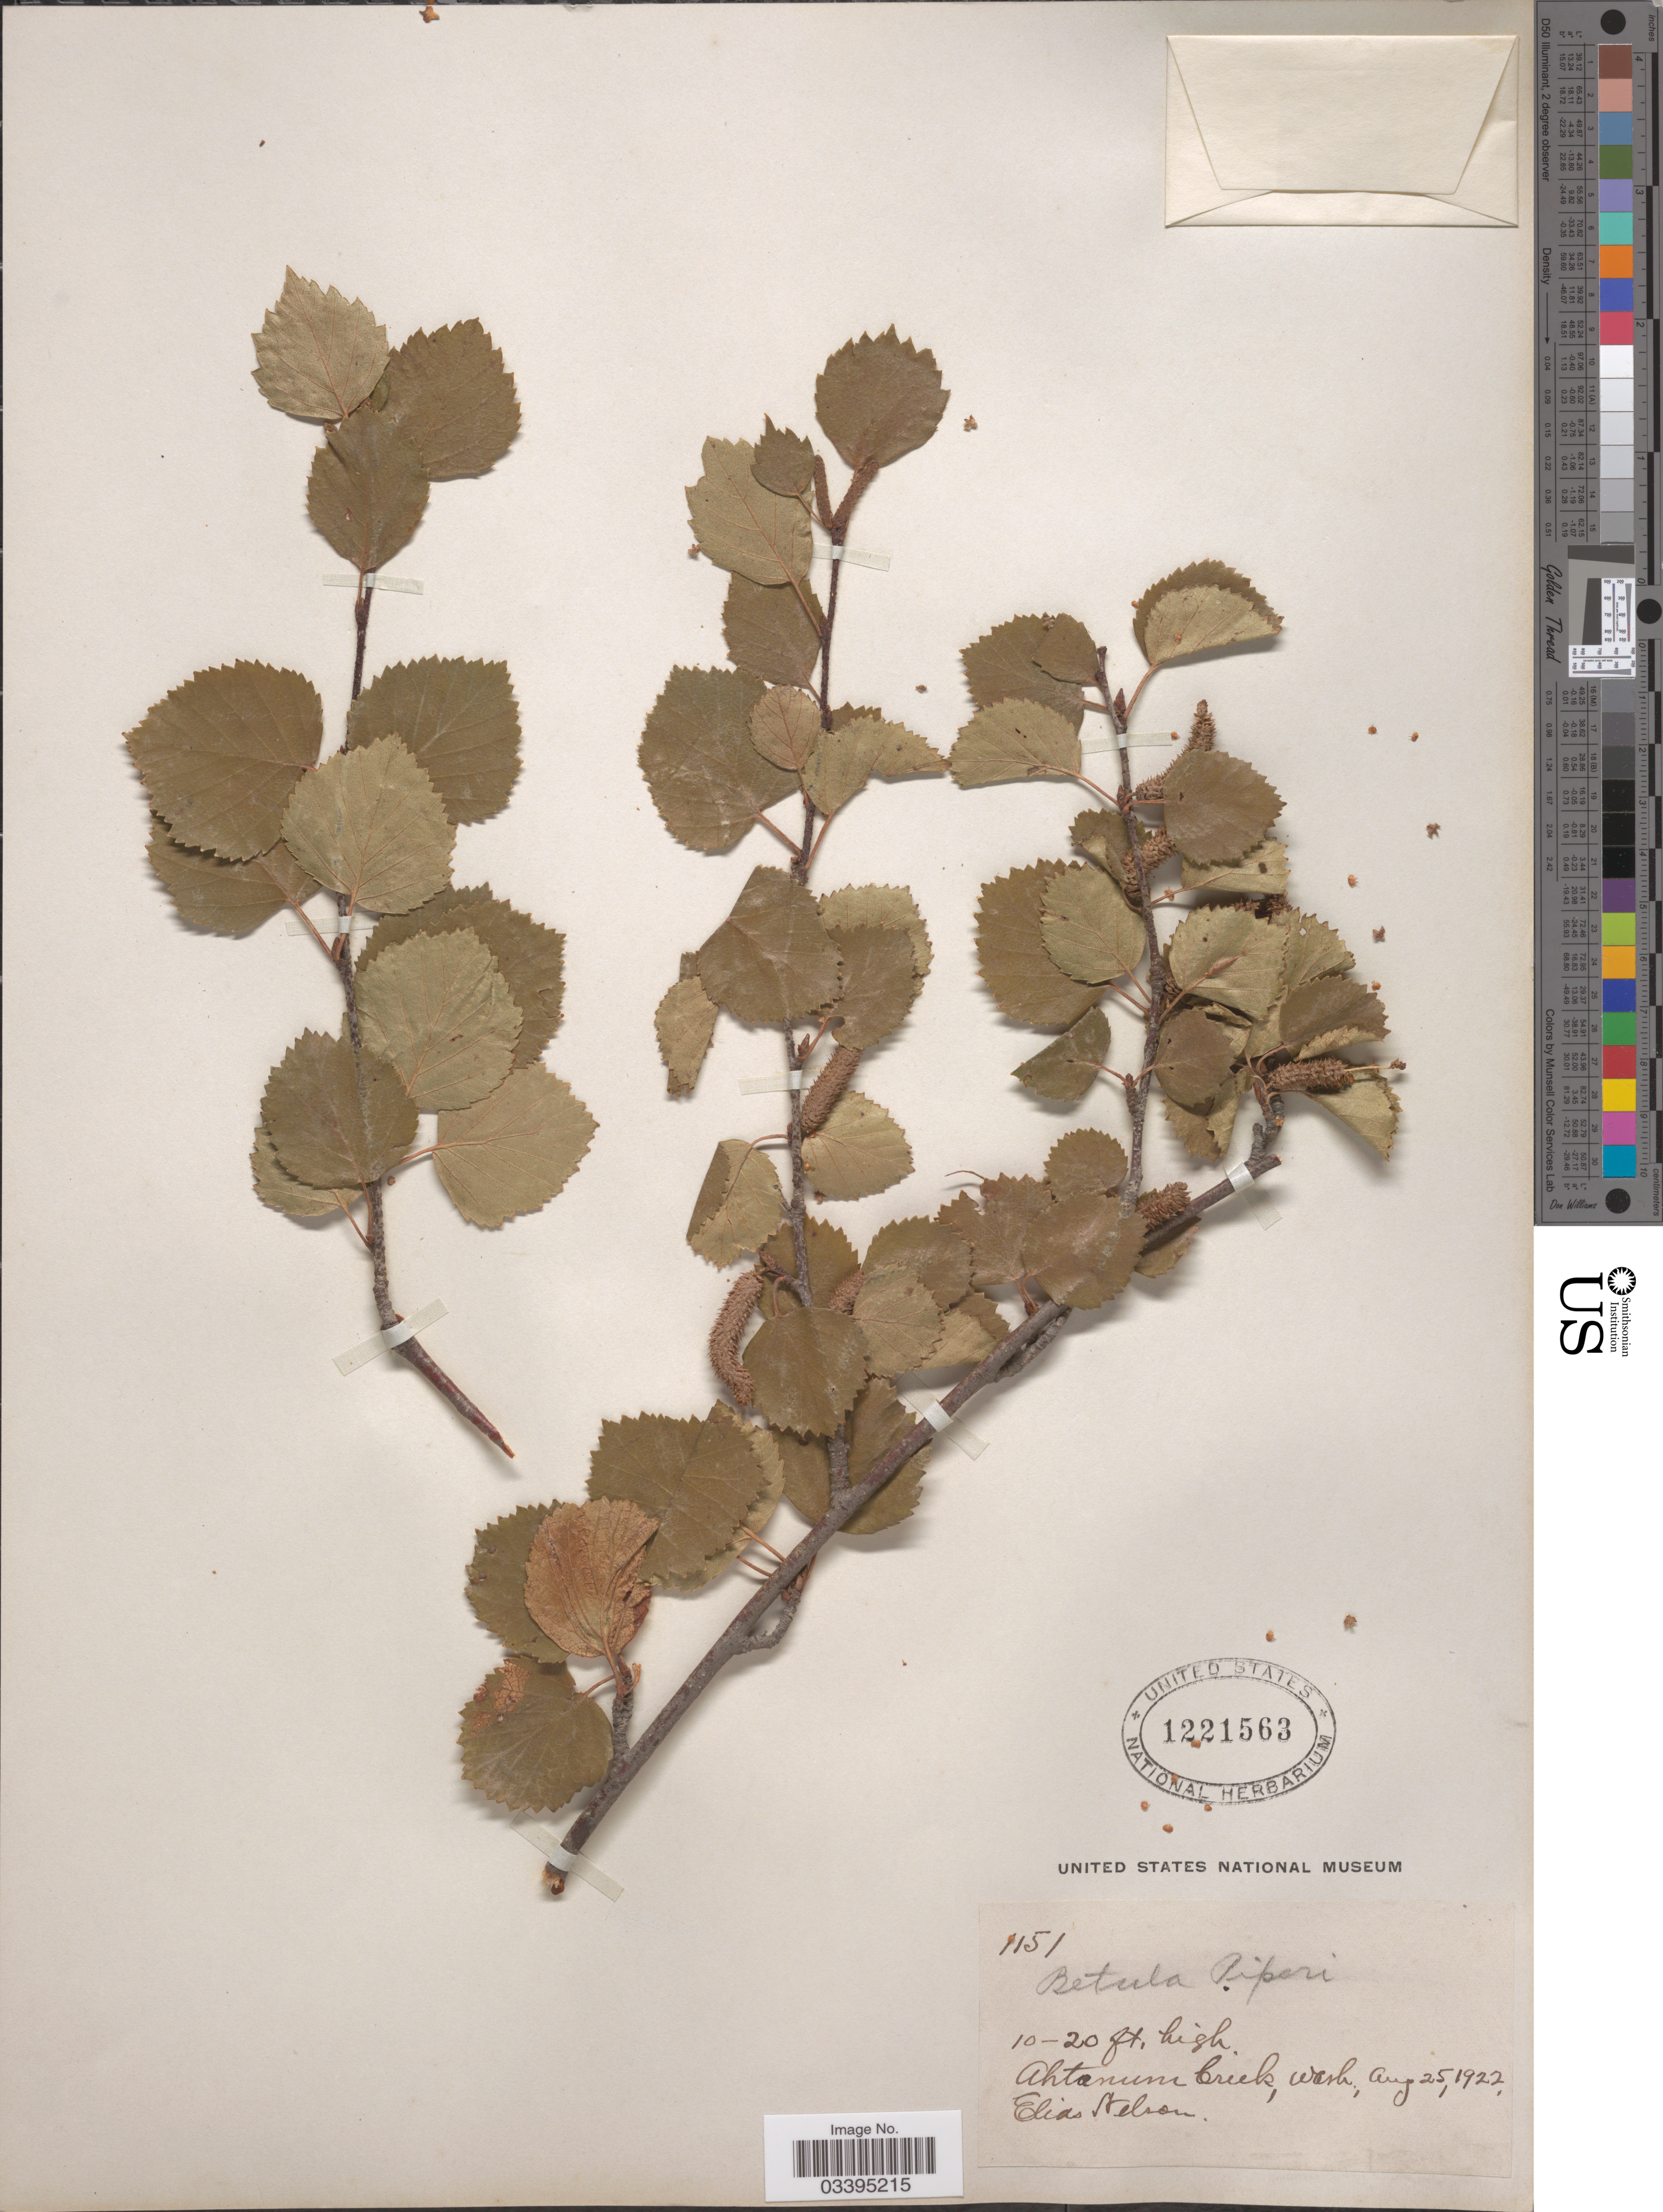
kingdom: Plantae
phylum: Tracheophyta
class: Magnoliopsida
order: Fagales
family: Betulaceae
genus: Betula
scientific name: Betula fontinalis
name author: Sarg.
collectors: E. Nelson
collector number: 1151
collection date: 1922-08-25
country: United States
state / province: Washington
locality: Ahtanum Creek.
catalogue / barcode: US 1221563